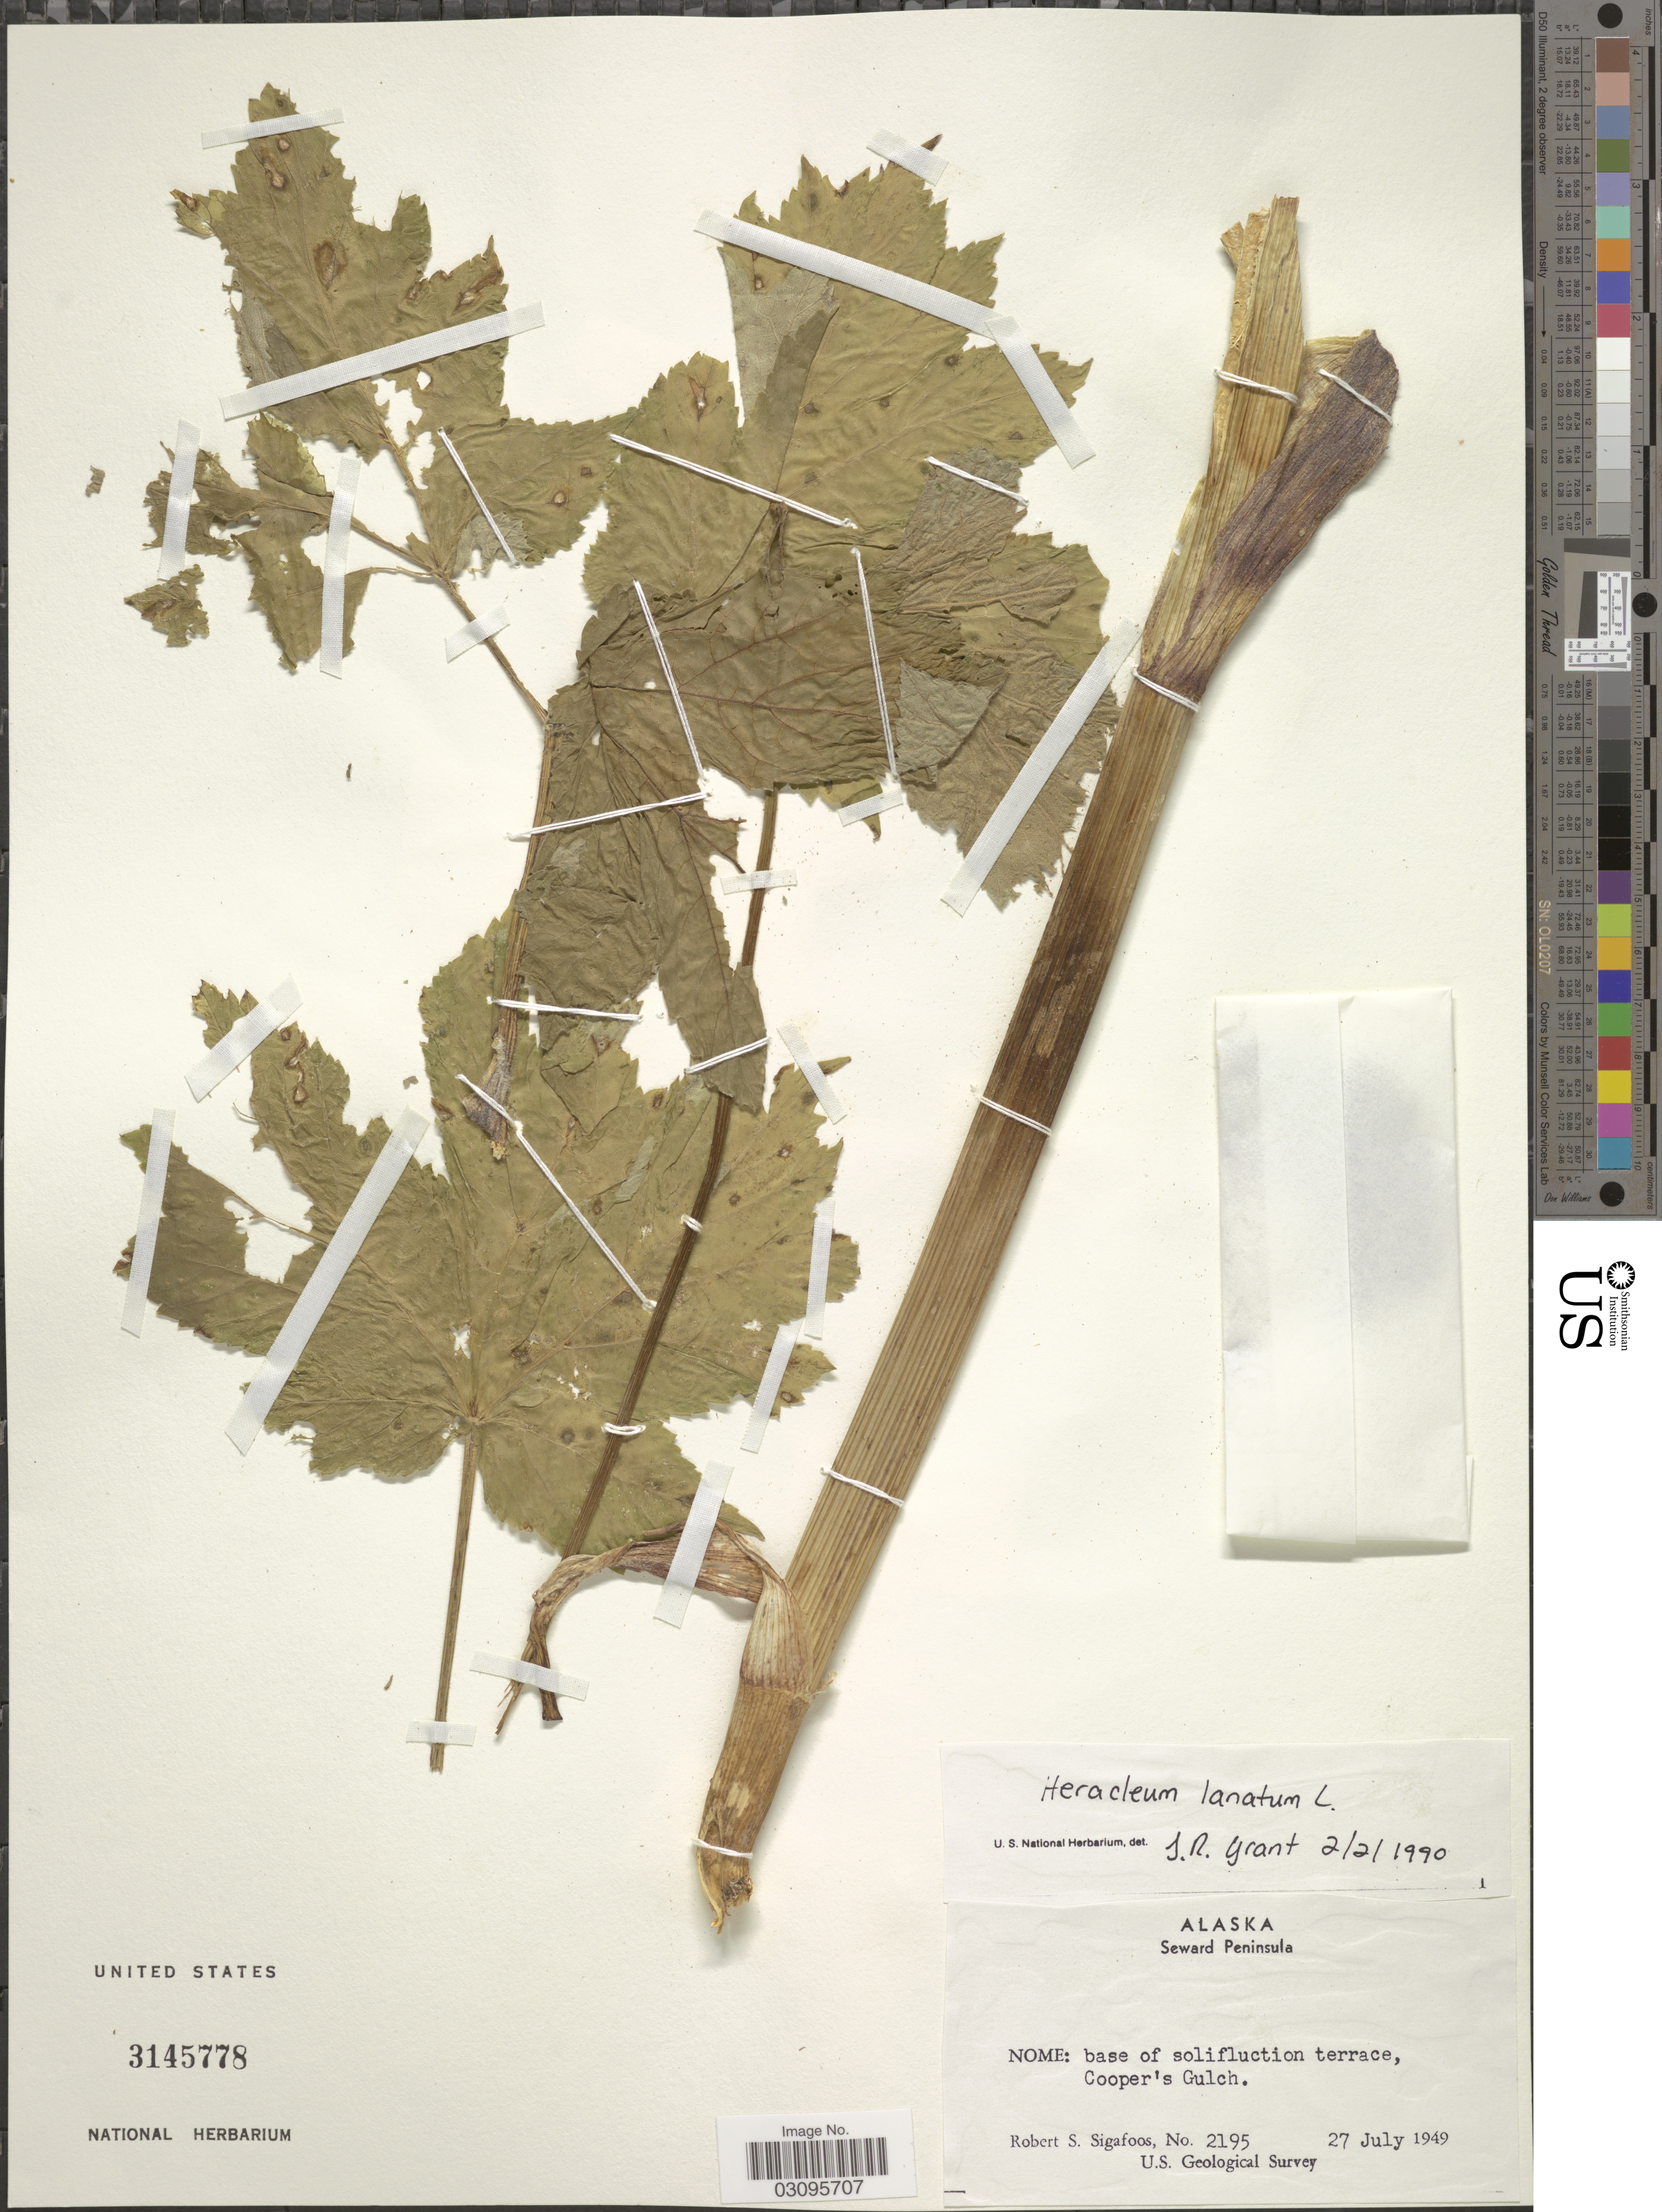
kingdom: Plantae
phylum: Tracheophyta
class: Magnoliopsida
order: Apiales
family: Apiaceae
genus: Heracleum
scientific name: Heracleum lanatum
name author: Michx.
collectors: R. Sigafoos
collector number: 2195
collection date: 1949-07-27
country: United States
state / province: Alaska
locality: Seward Peninsula. Nome: Cooper's Gulch.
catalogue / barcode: US 3145778